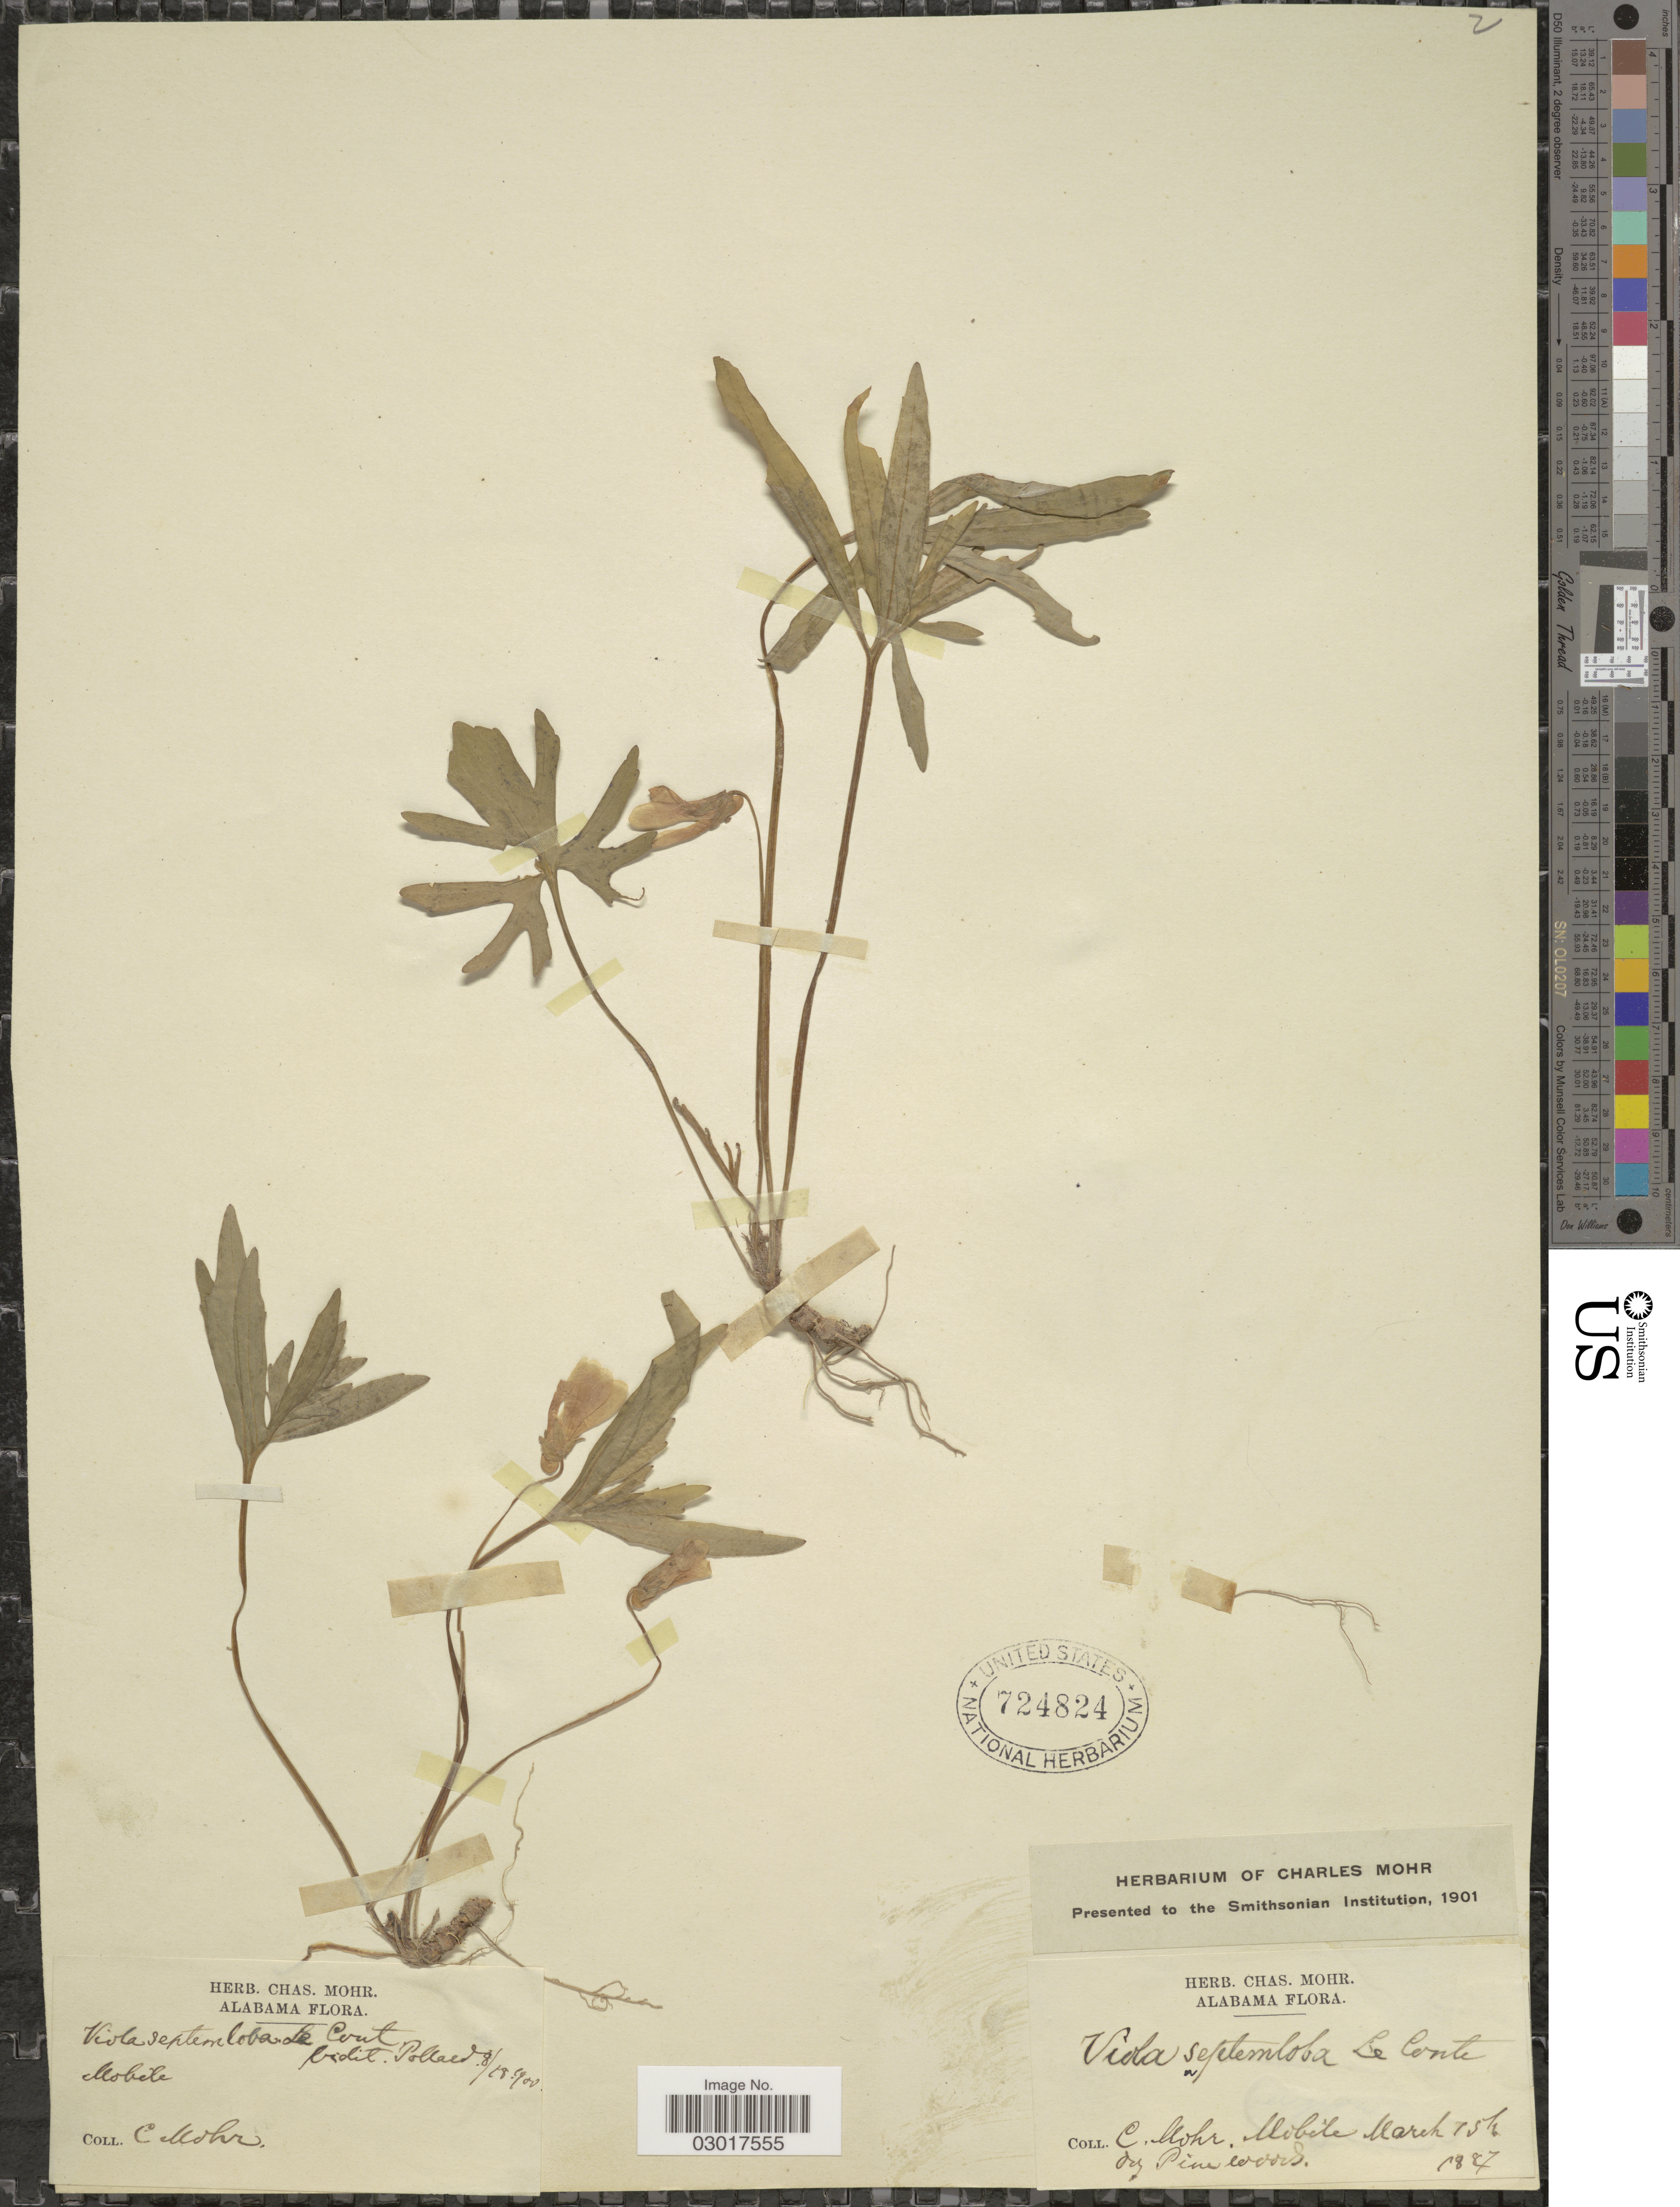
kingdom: Plantae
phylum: Tracheophyta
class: Magnoliopsida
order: Malpighiales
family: Violaceae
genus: Viola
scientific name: Viola triloba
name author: Schwein.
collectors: C. T. Mohr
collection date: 1887-03-15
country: United States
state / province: Alabama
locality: Mobile.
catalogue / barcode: US 724824